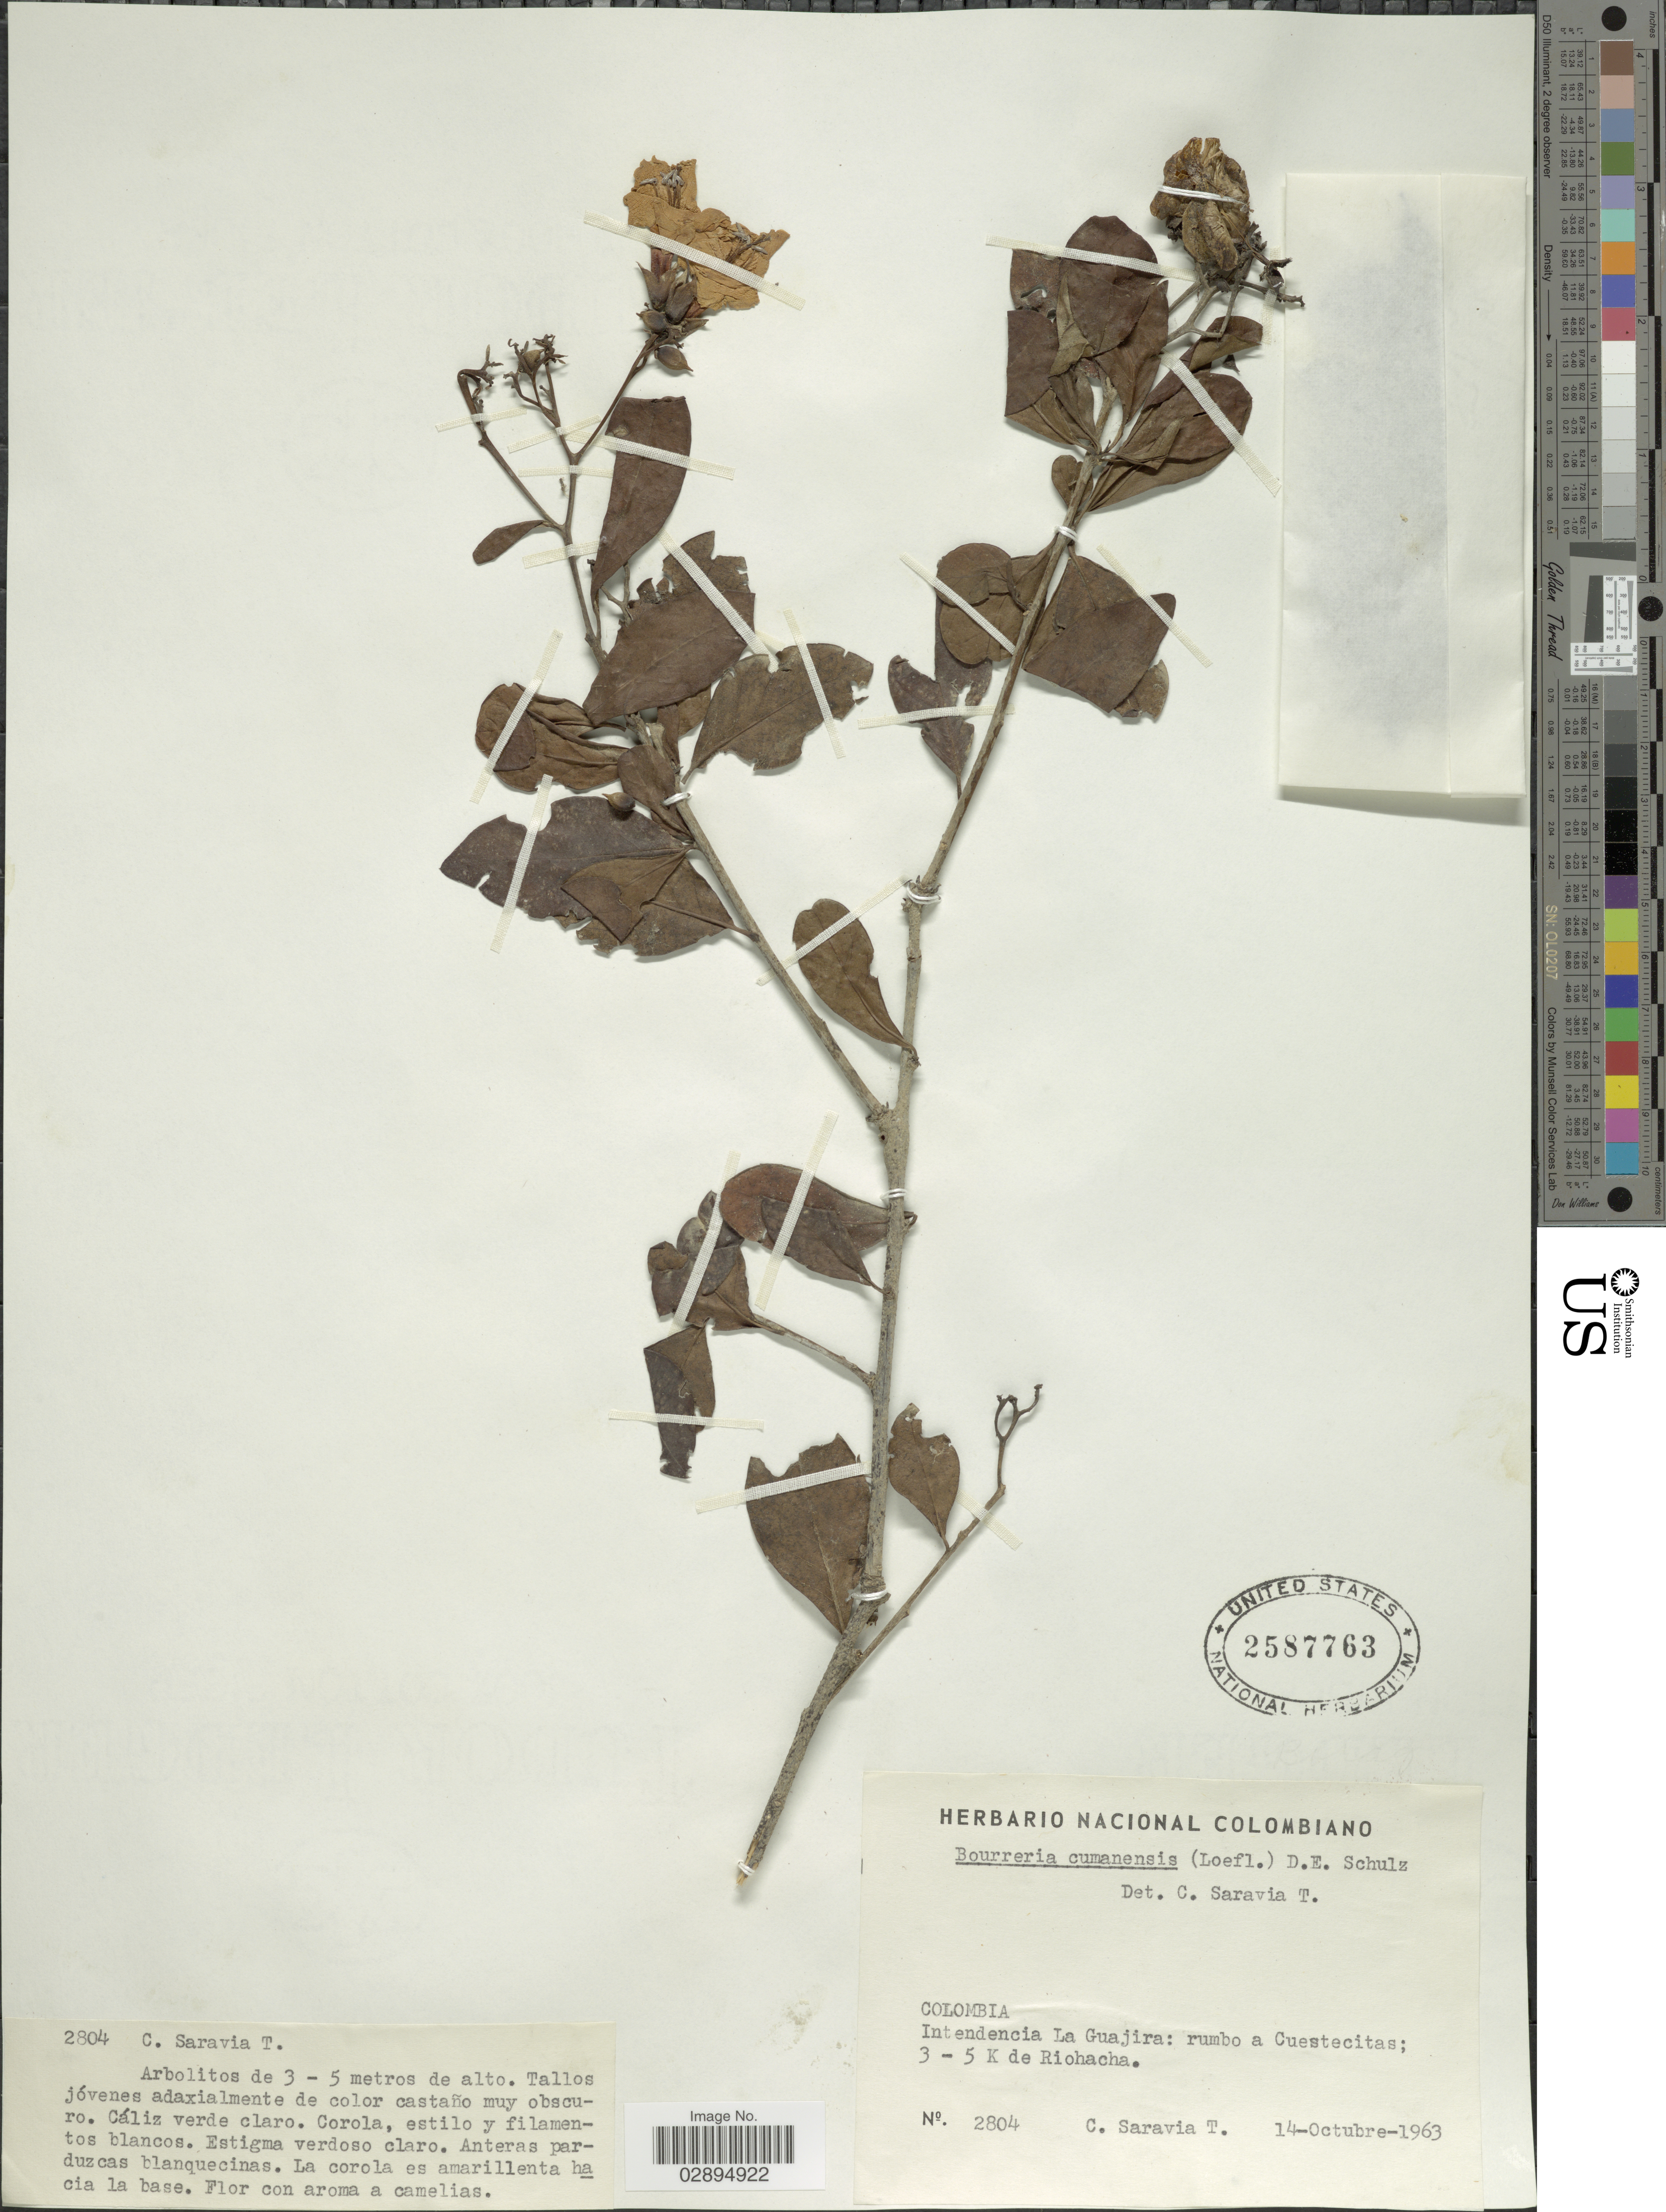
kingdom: Plantae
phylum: Tracheophyta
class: Magnoliopsida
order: Boraginales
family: Ehretiaceae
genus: Bourreria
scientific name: Bourreria exsucca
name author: (L.) Jacq.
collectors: C. Saravia T.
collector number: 2804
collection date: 1963-10-14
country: Colombia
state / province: La Guajira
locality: Intendencia La Guajira: rumbo a Cuestecitas; 3-5 K de Riohacha.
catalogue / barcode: US 2587763